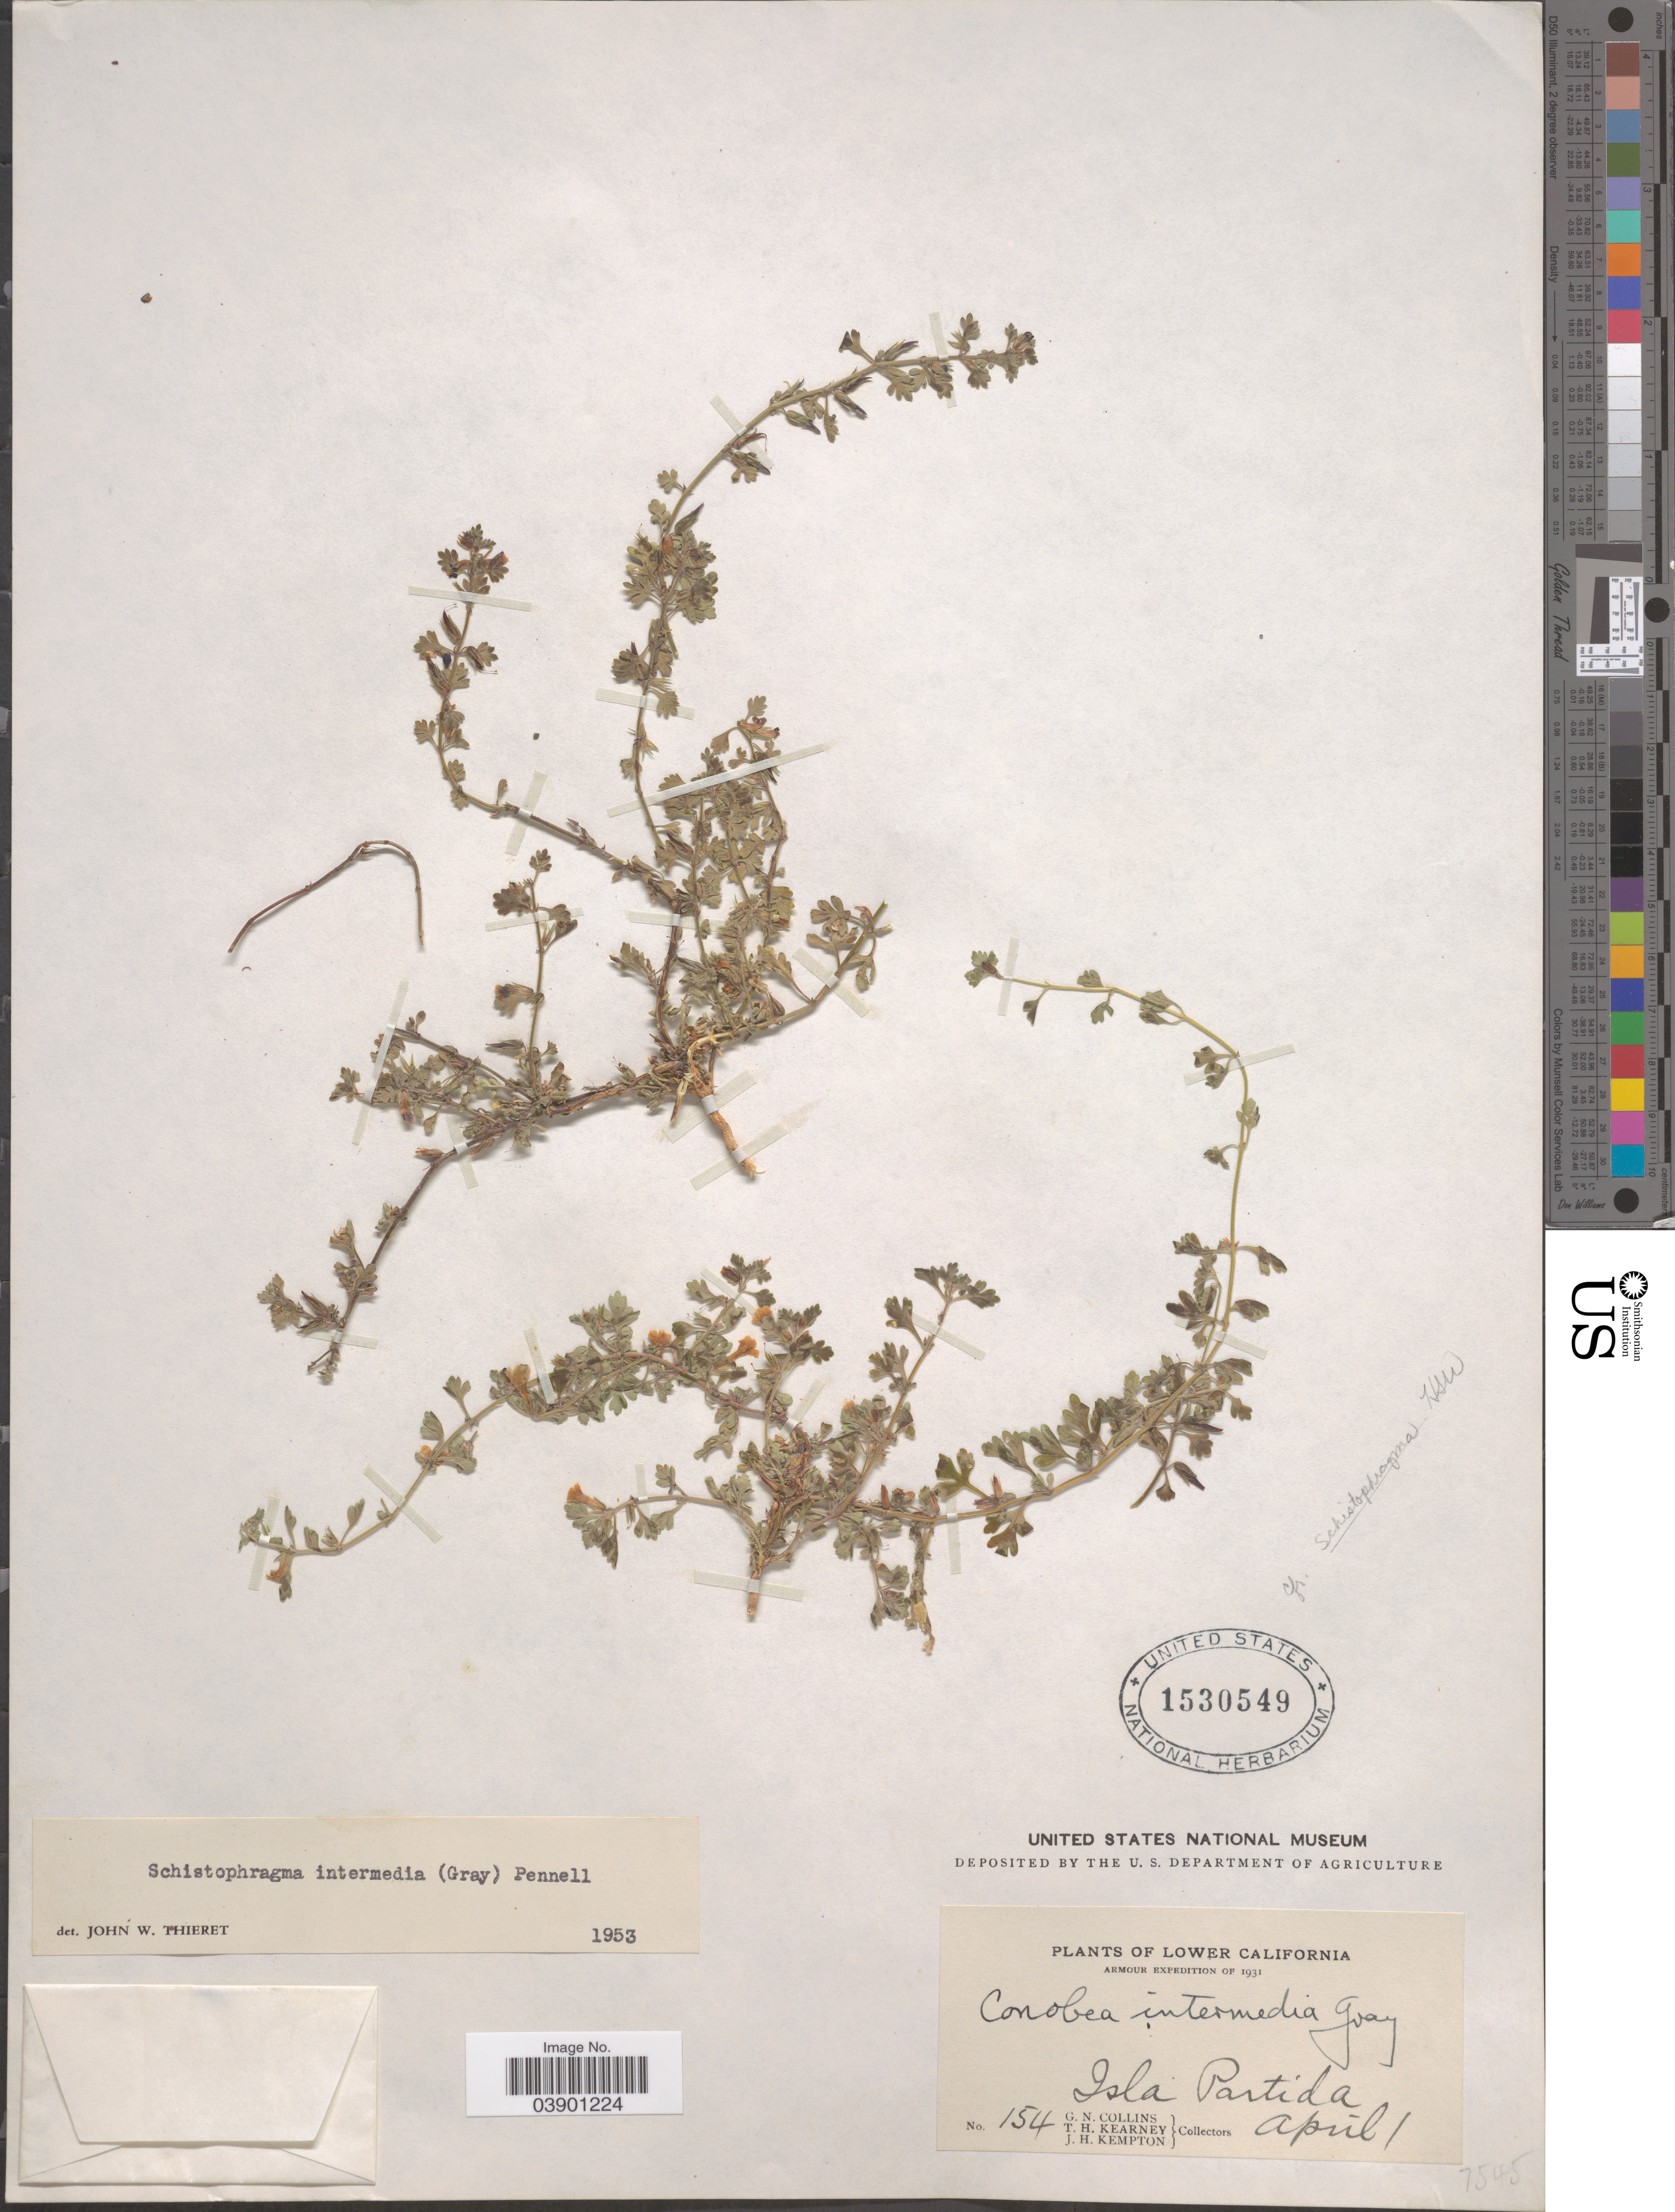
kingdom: Plantae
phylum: Tracheophyta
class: Magnoliopsida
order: Lamiales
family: Plantaginaceae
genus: Conobea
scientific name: Conobea intermedia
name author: A. Gray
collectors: G. Collins, T. H. Kearney & J. H. Kempton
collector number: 154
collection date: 1931-04-01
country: Mexico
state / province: Baja California Norte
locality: Isla Partida.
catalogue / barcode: US 1530549